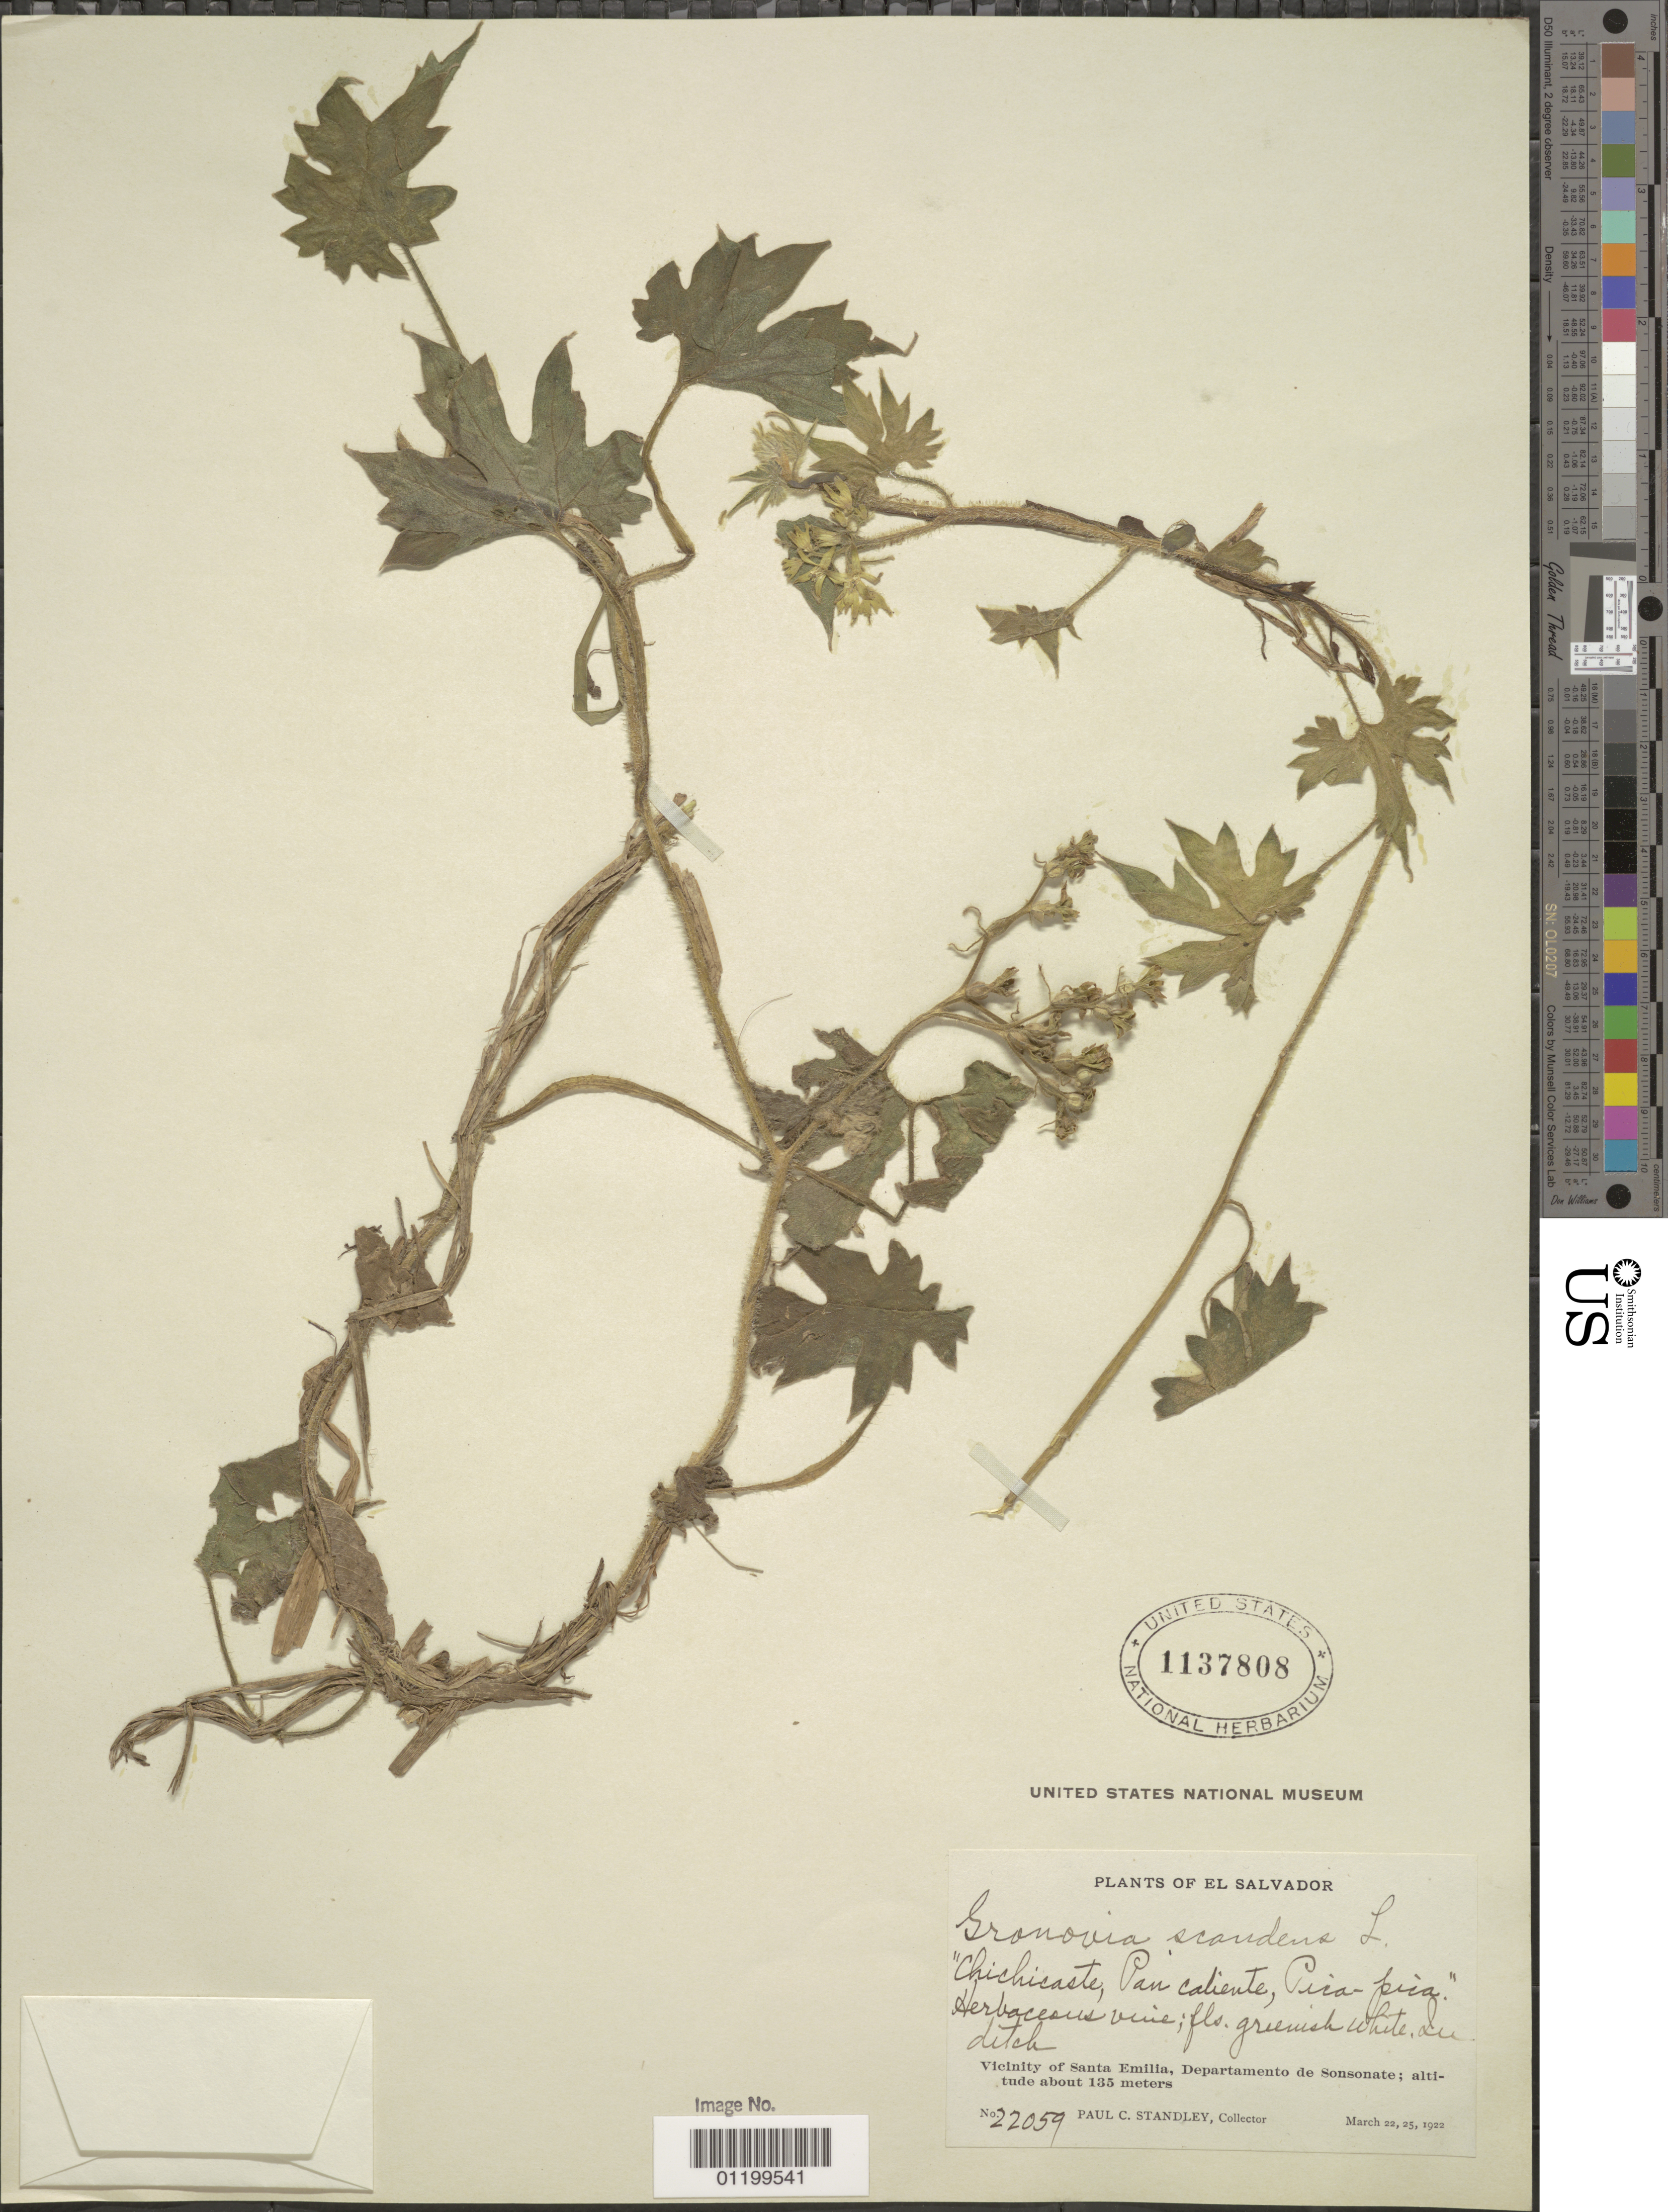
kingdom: Plantae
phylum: Tracheophyta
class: Magnoliopsida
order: Cornales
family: Loasaceae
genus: Gronovia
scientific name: Gronovia scandens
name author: L.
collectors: P. C. Standley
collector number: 22059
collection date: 1922-03-22,1922-03-25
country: El Salvador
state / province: Sonsonate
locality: Vicitity of Santa Emilia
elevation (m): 135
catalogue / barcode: US 1137808